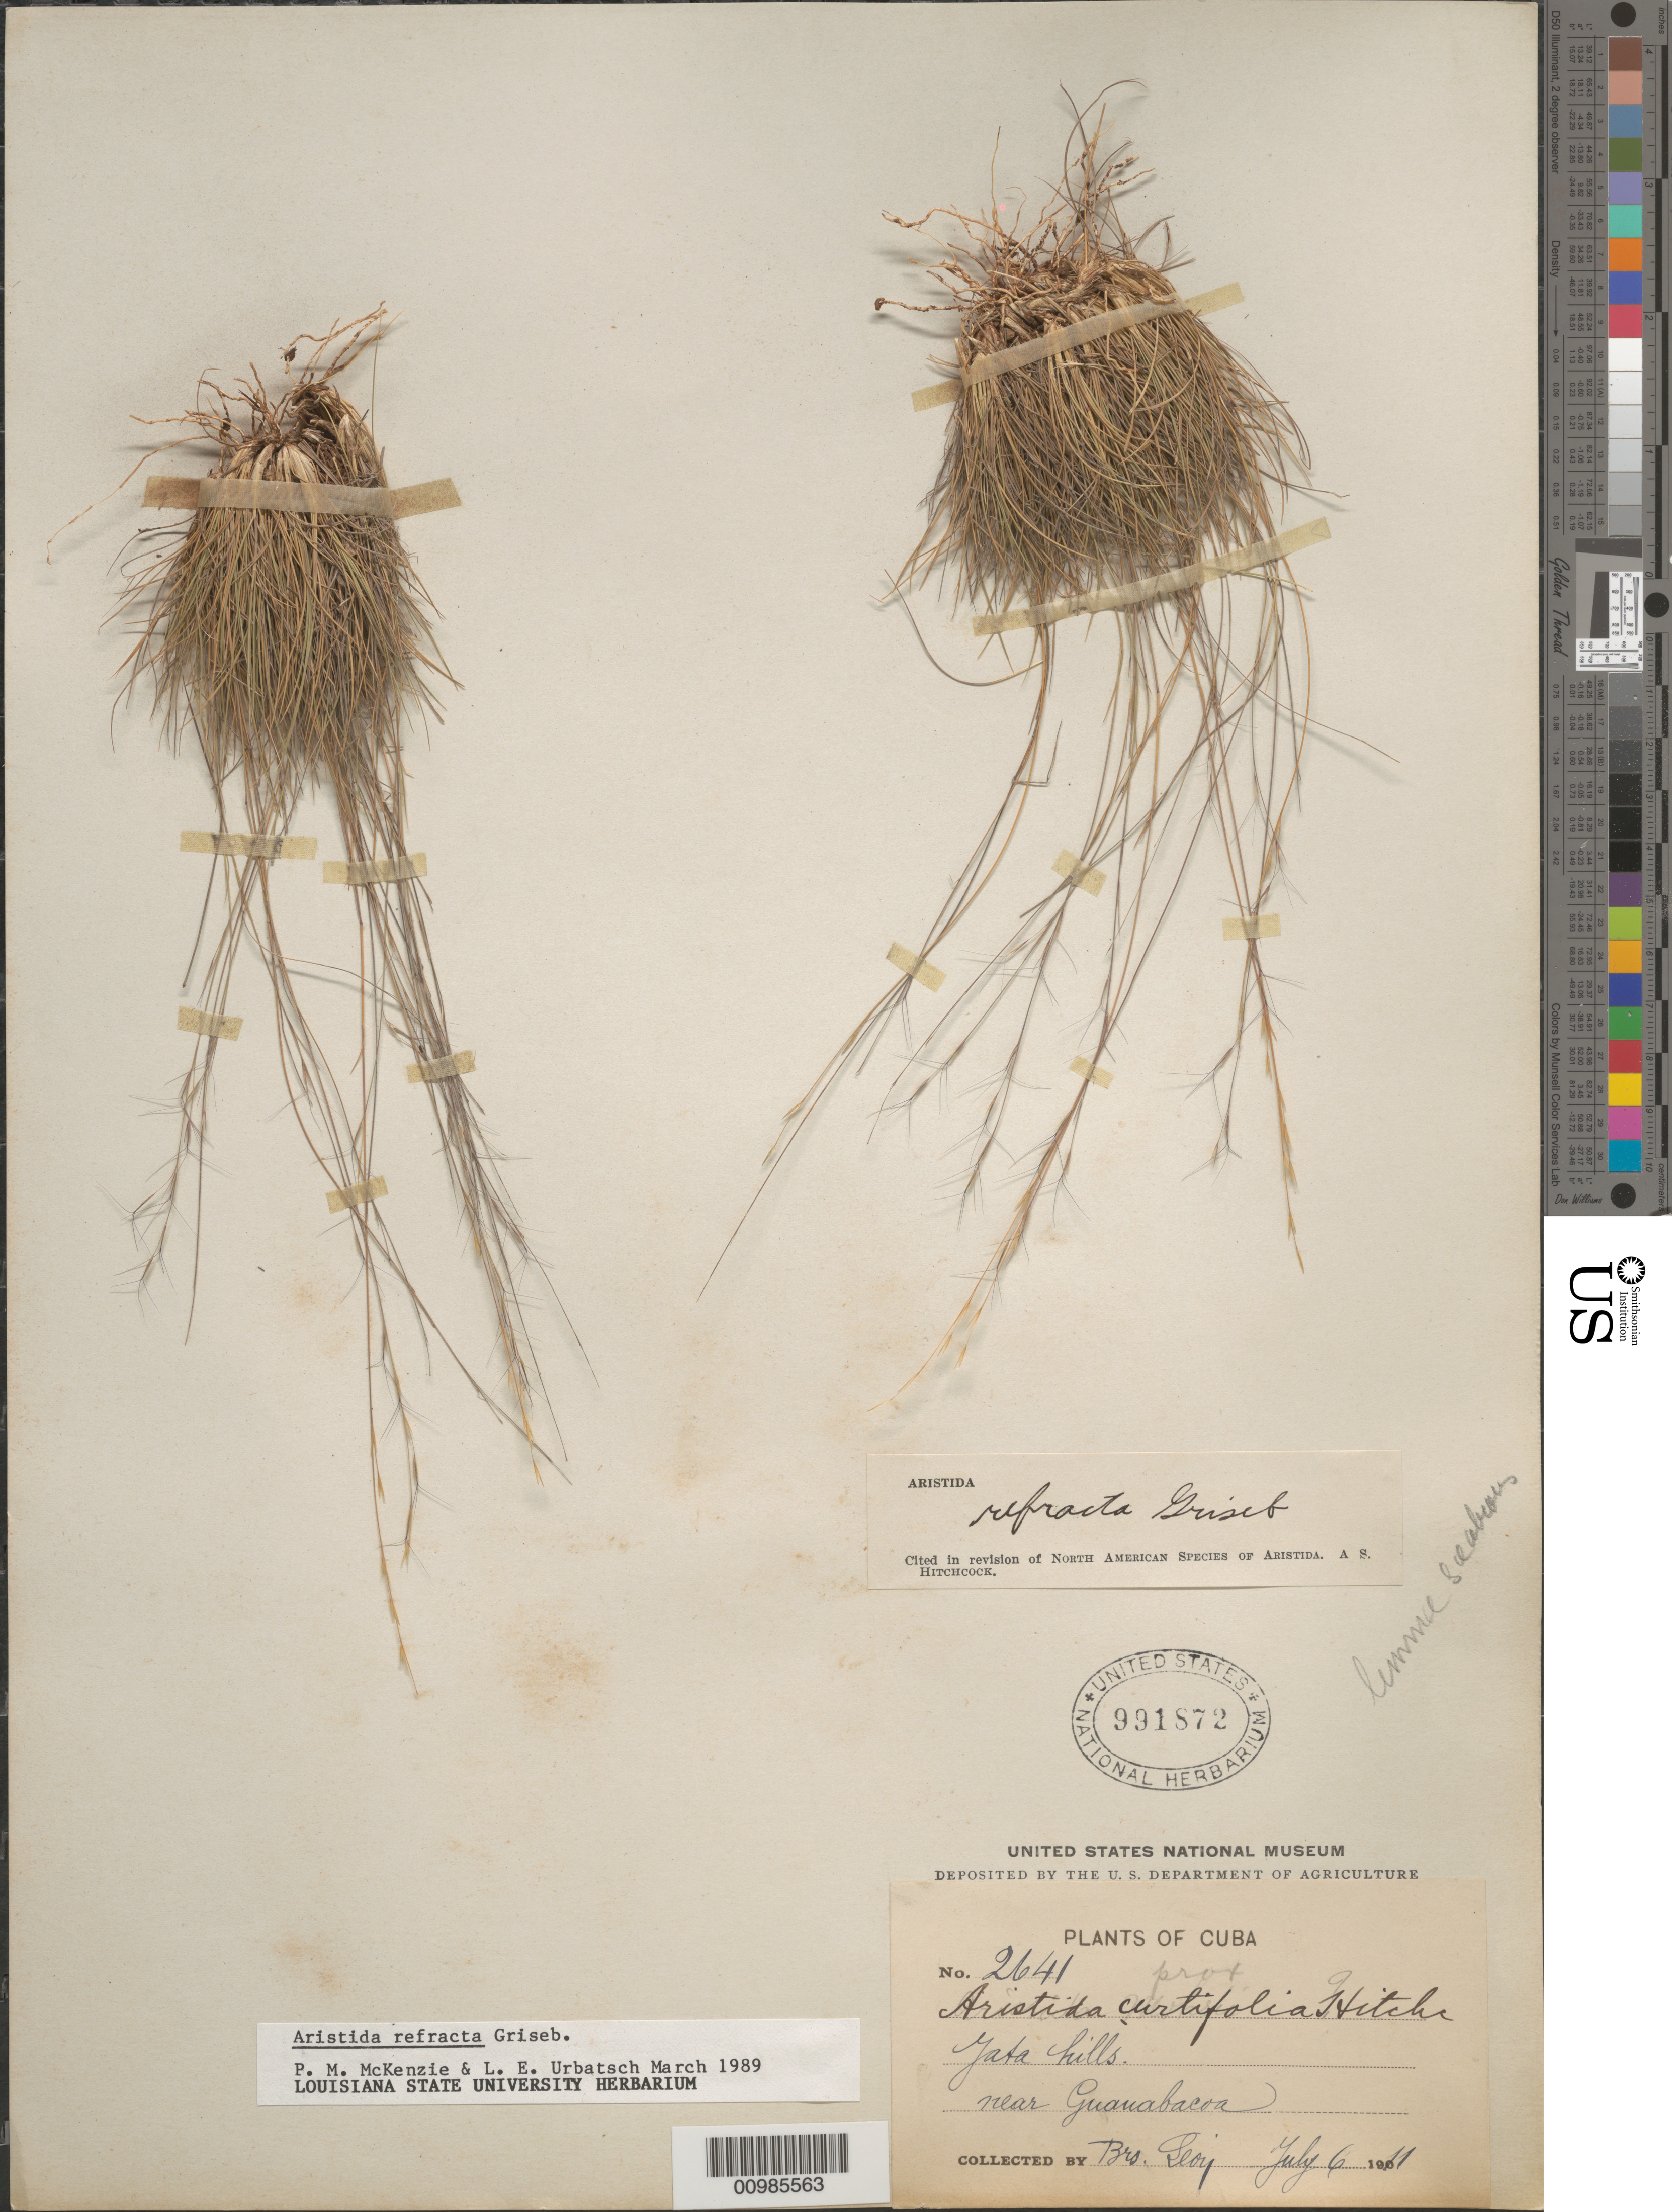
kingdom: Plantae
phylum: Tracheophyta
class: Liliopsida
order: Poales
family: Poaceae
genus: Aristida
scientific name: Aristida refracta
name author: Griseb.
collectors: Bro. León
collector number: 2641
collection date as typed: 06 Jul 1911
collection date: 1911-07-06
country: Cuba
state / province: La Habana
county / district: Municipio Guanabacoa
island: Cuba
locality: Jata hills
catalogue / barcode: US 991872